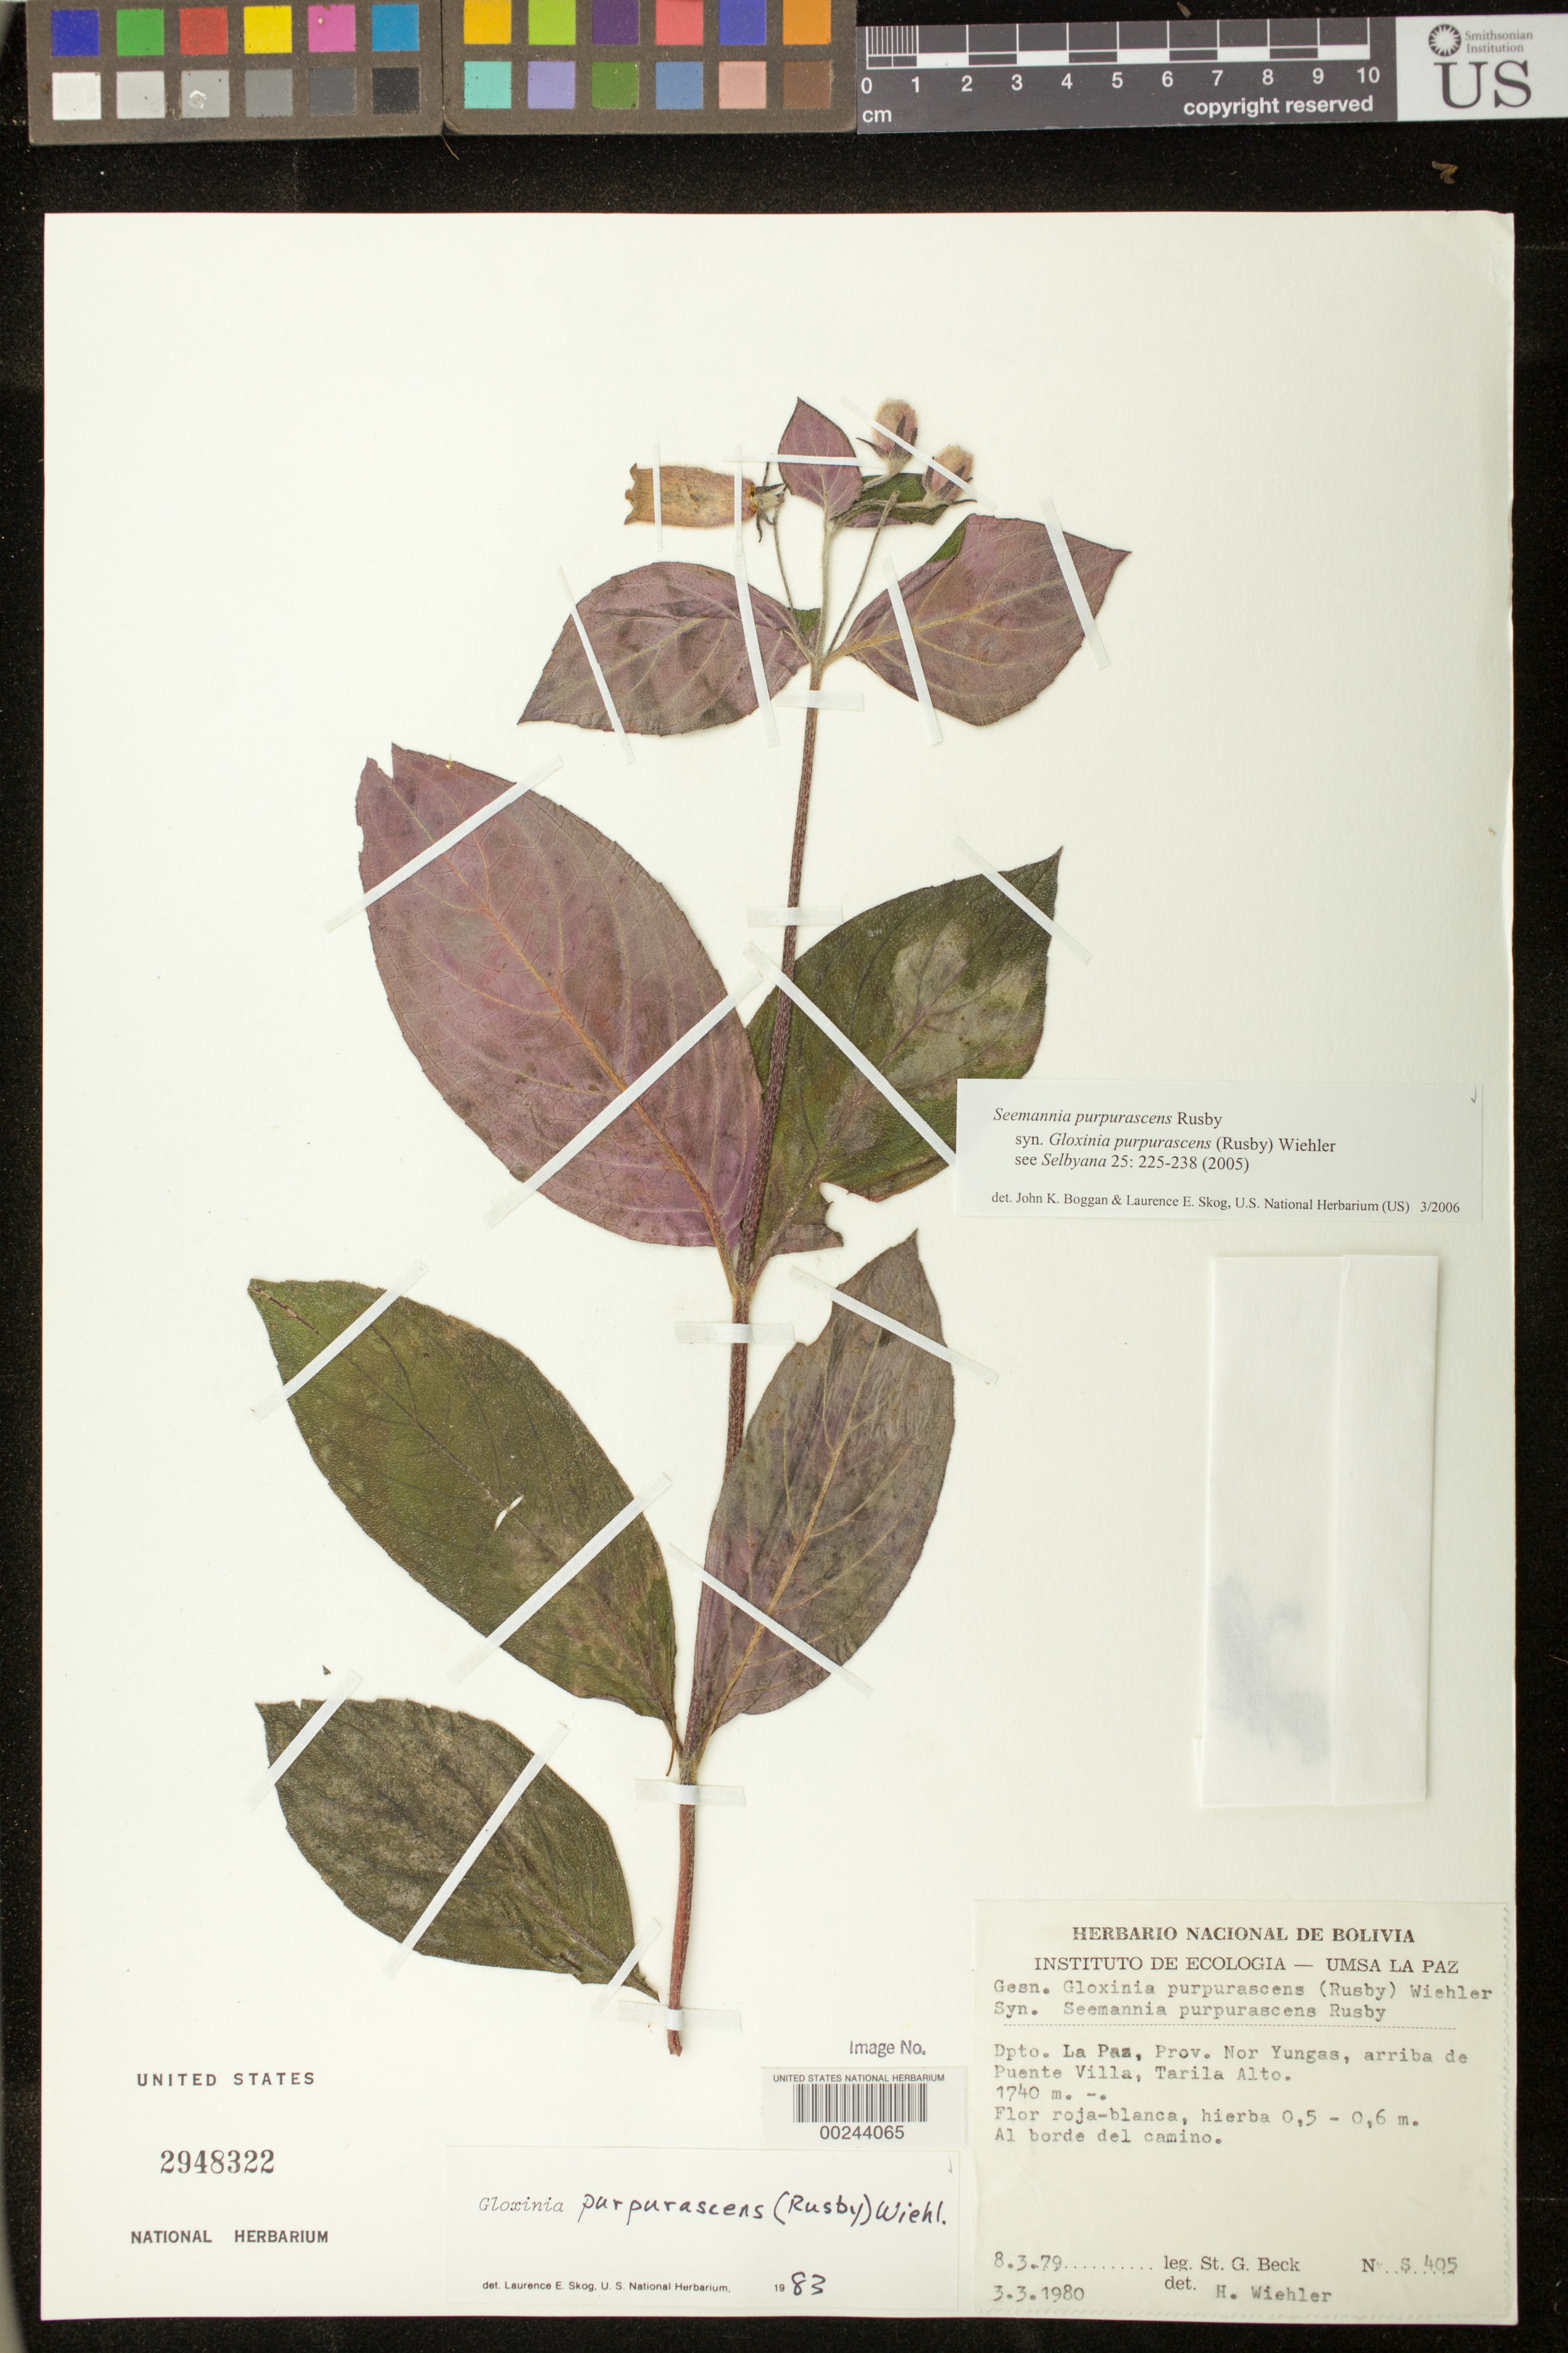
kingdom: Plantae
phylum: Tracheophyta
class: Magnoliopsida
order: Lamiales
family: Gesneriaceae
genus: Seemannia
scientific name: Seemannia purpurascens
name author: Rusby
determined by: Boggan, J. K.; Skog, L. E.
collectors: S. G. Beck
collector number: S 405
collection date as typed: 08 Mar 1979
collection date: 1979-03-08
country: Bolivia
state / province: La Paz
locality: Prov. Nor Yungas, arriba de Puente Villa, Tarila Alto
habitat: Al borde del camino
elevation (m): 1740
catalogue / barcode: US 2948322